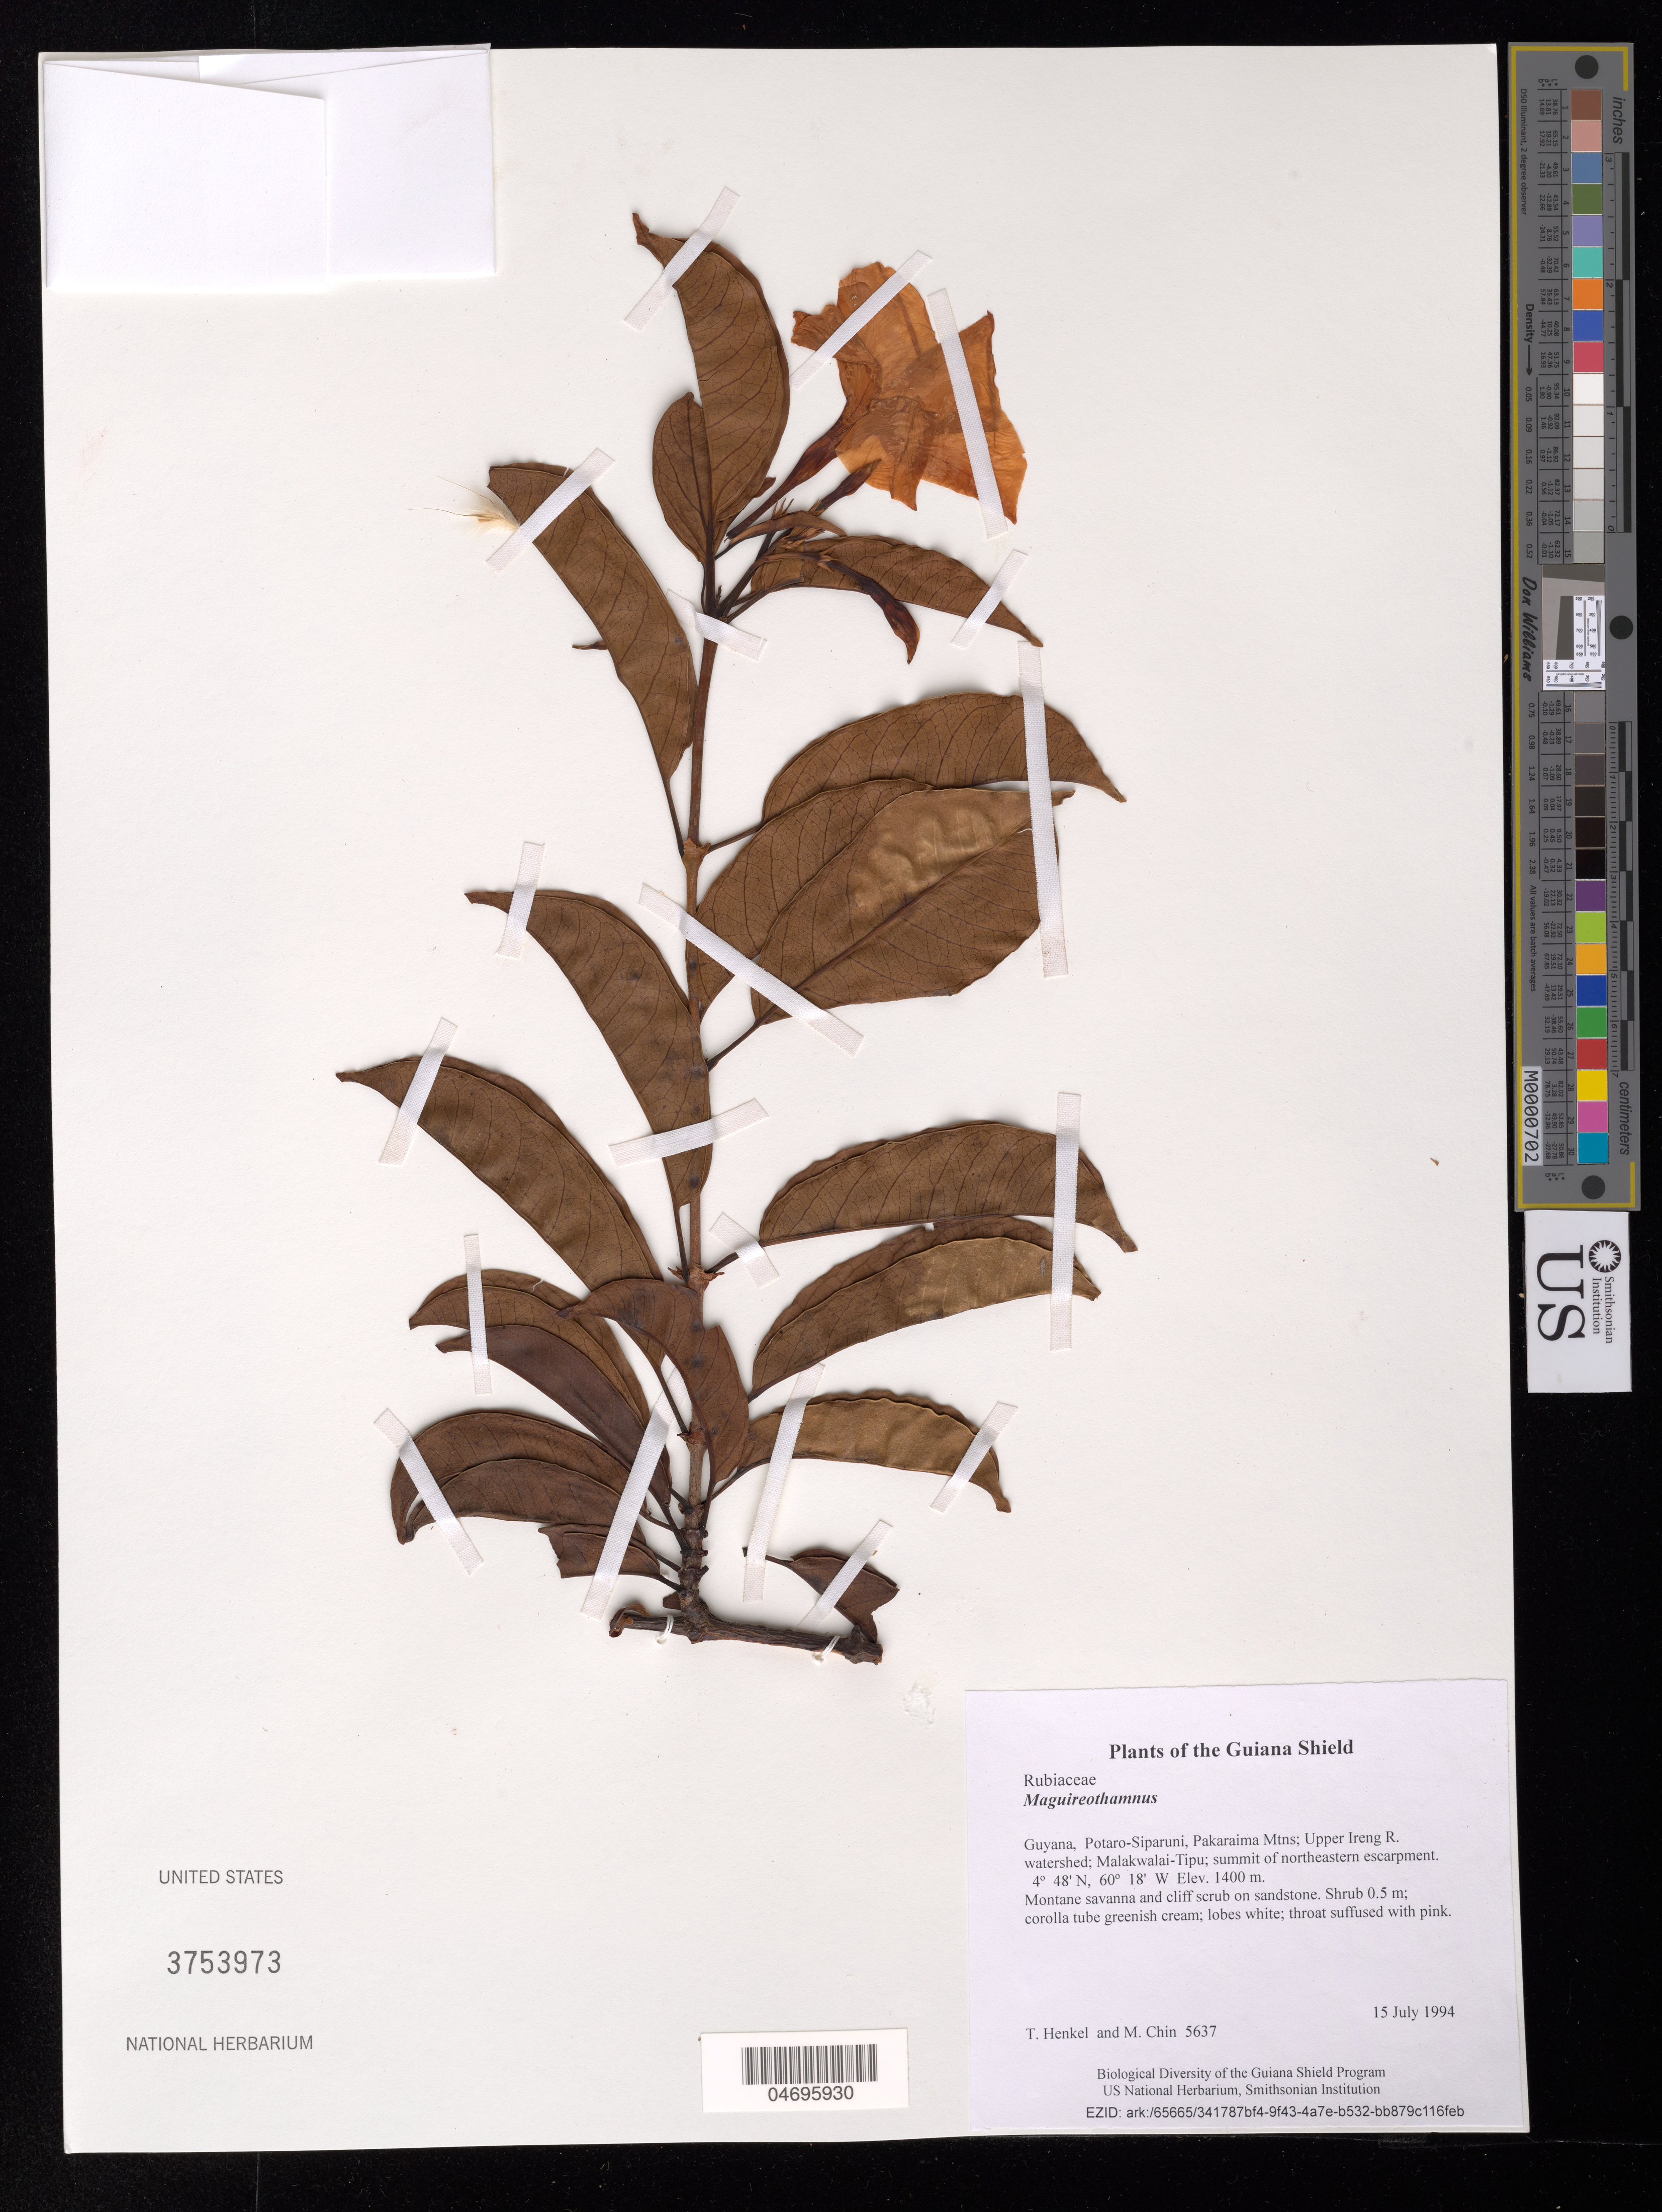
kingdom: Plantae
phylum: Tracheophyta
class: Magnoliopsida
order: Gentianales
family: Rubiaceae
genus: Maguireothamnus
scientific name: Maguireothamnus sp.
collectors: T. Henkel & M. Chin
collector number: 5637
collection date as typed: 15 July 1994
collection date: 1994-07-15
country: Guyana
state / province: Potaro-Siparuni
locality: Pakaraima Mtns; Upper Ireng R. watershed; Malakwalai-Tipu; summit of northeastern escarpment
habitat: Montane savanna and cliff scrub on sandstone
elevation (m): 1400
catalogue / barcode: US 3753973